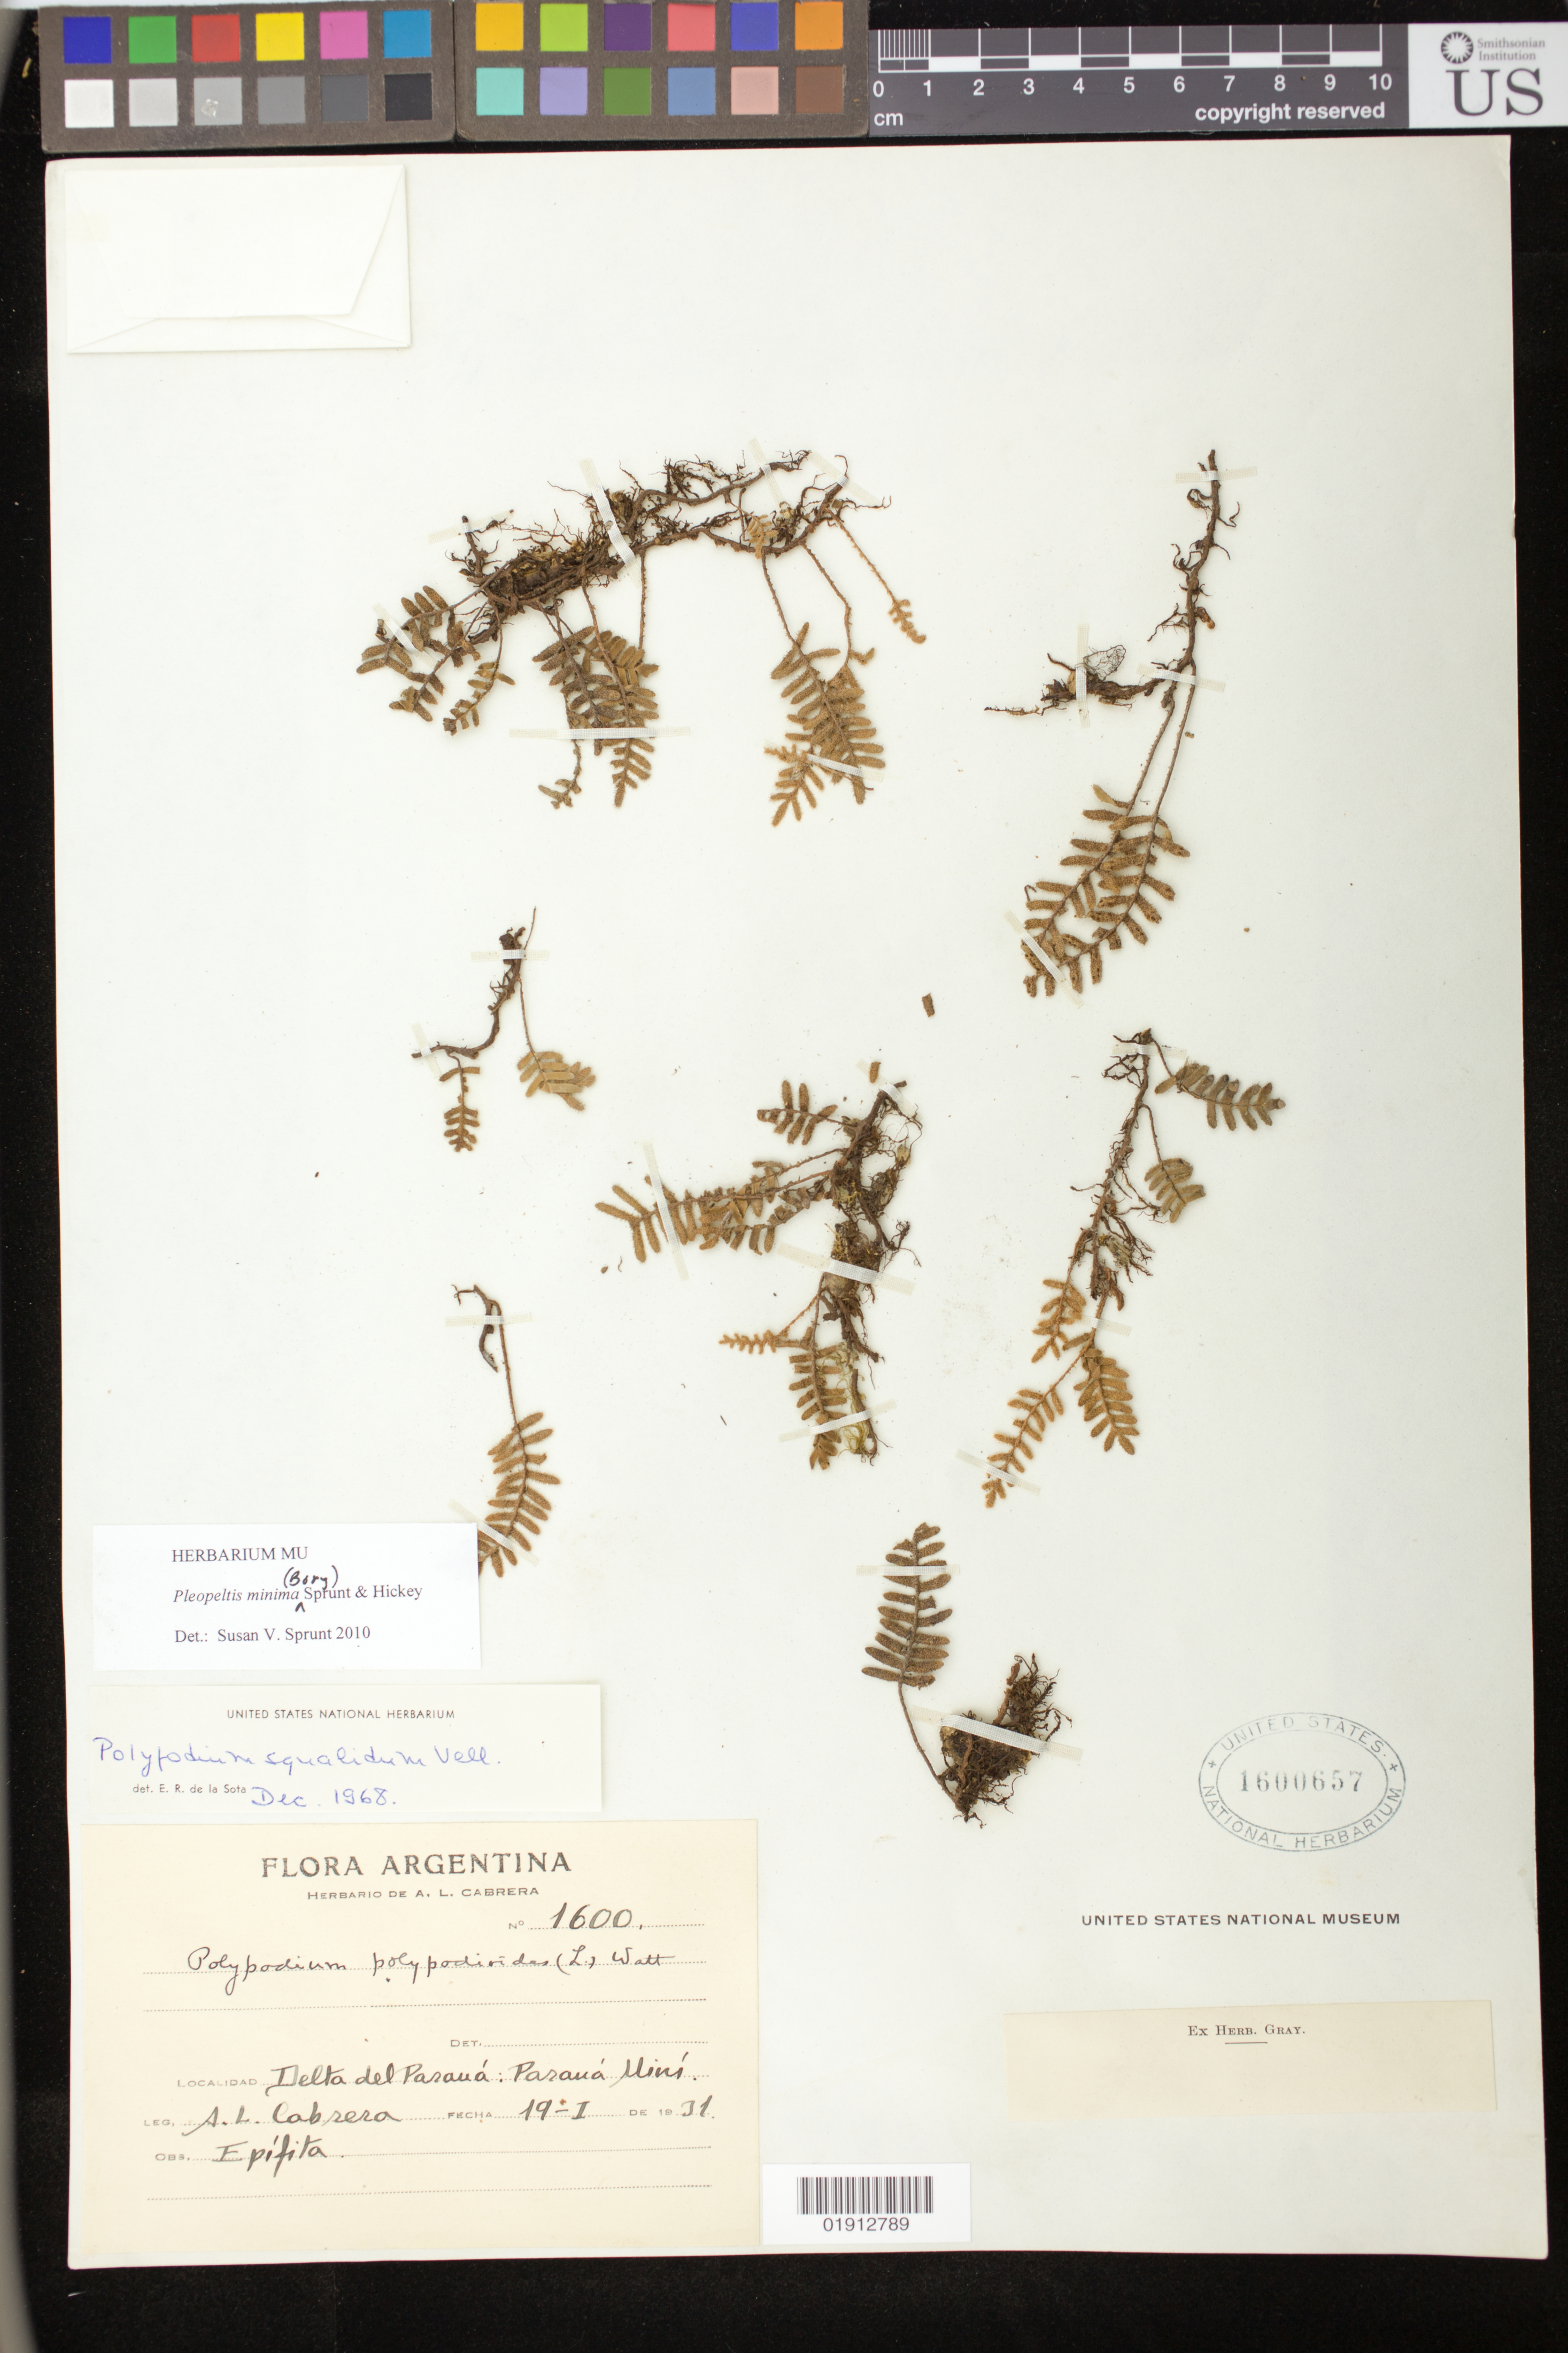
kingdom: Plantae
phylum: Tracheophyta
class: Polypodiopsida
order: Polypodiales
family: Polypodiaceae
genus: Pleopeltis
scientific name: Pleopeltis minima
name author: (Bory) J. Prado & R. Y. Hirai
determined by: Sprunt, S. V.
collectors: A. L. Cabrera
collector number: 1600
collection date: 1931-01-19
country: Argentina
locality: Delta del Paraná; Paraná Miní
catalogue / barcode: US 1600657